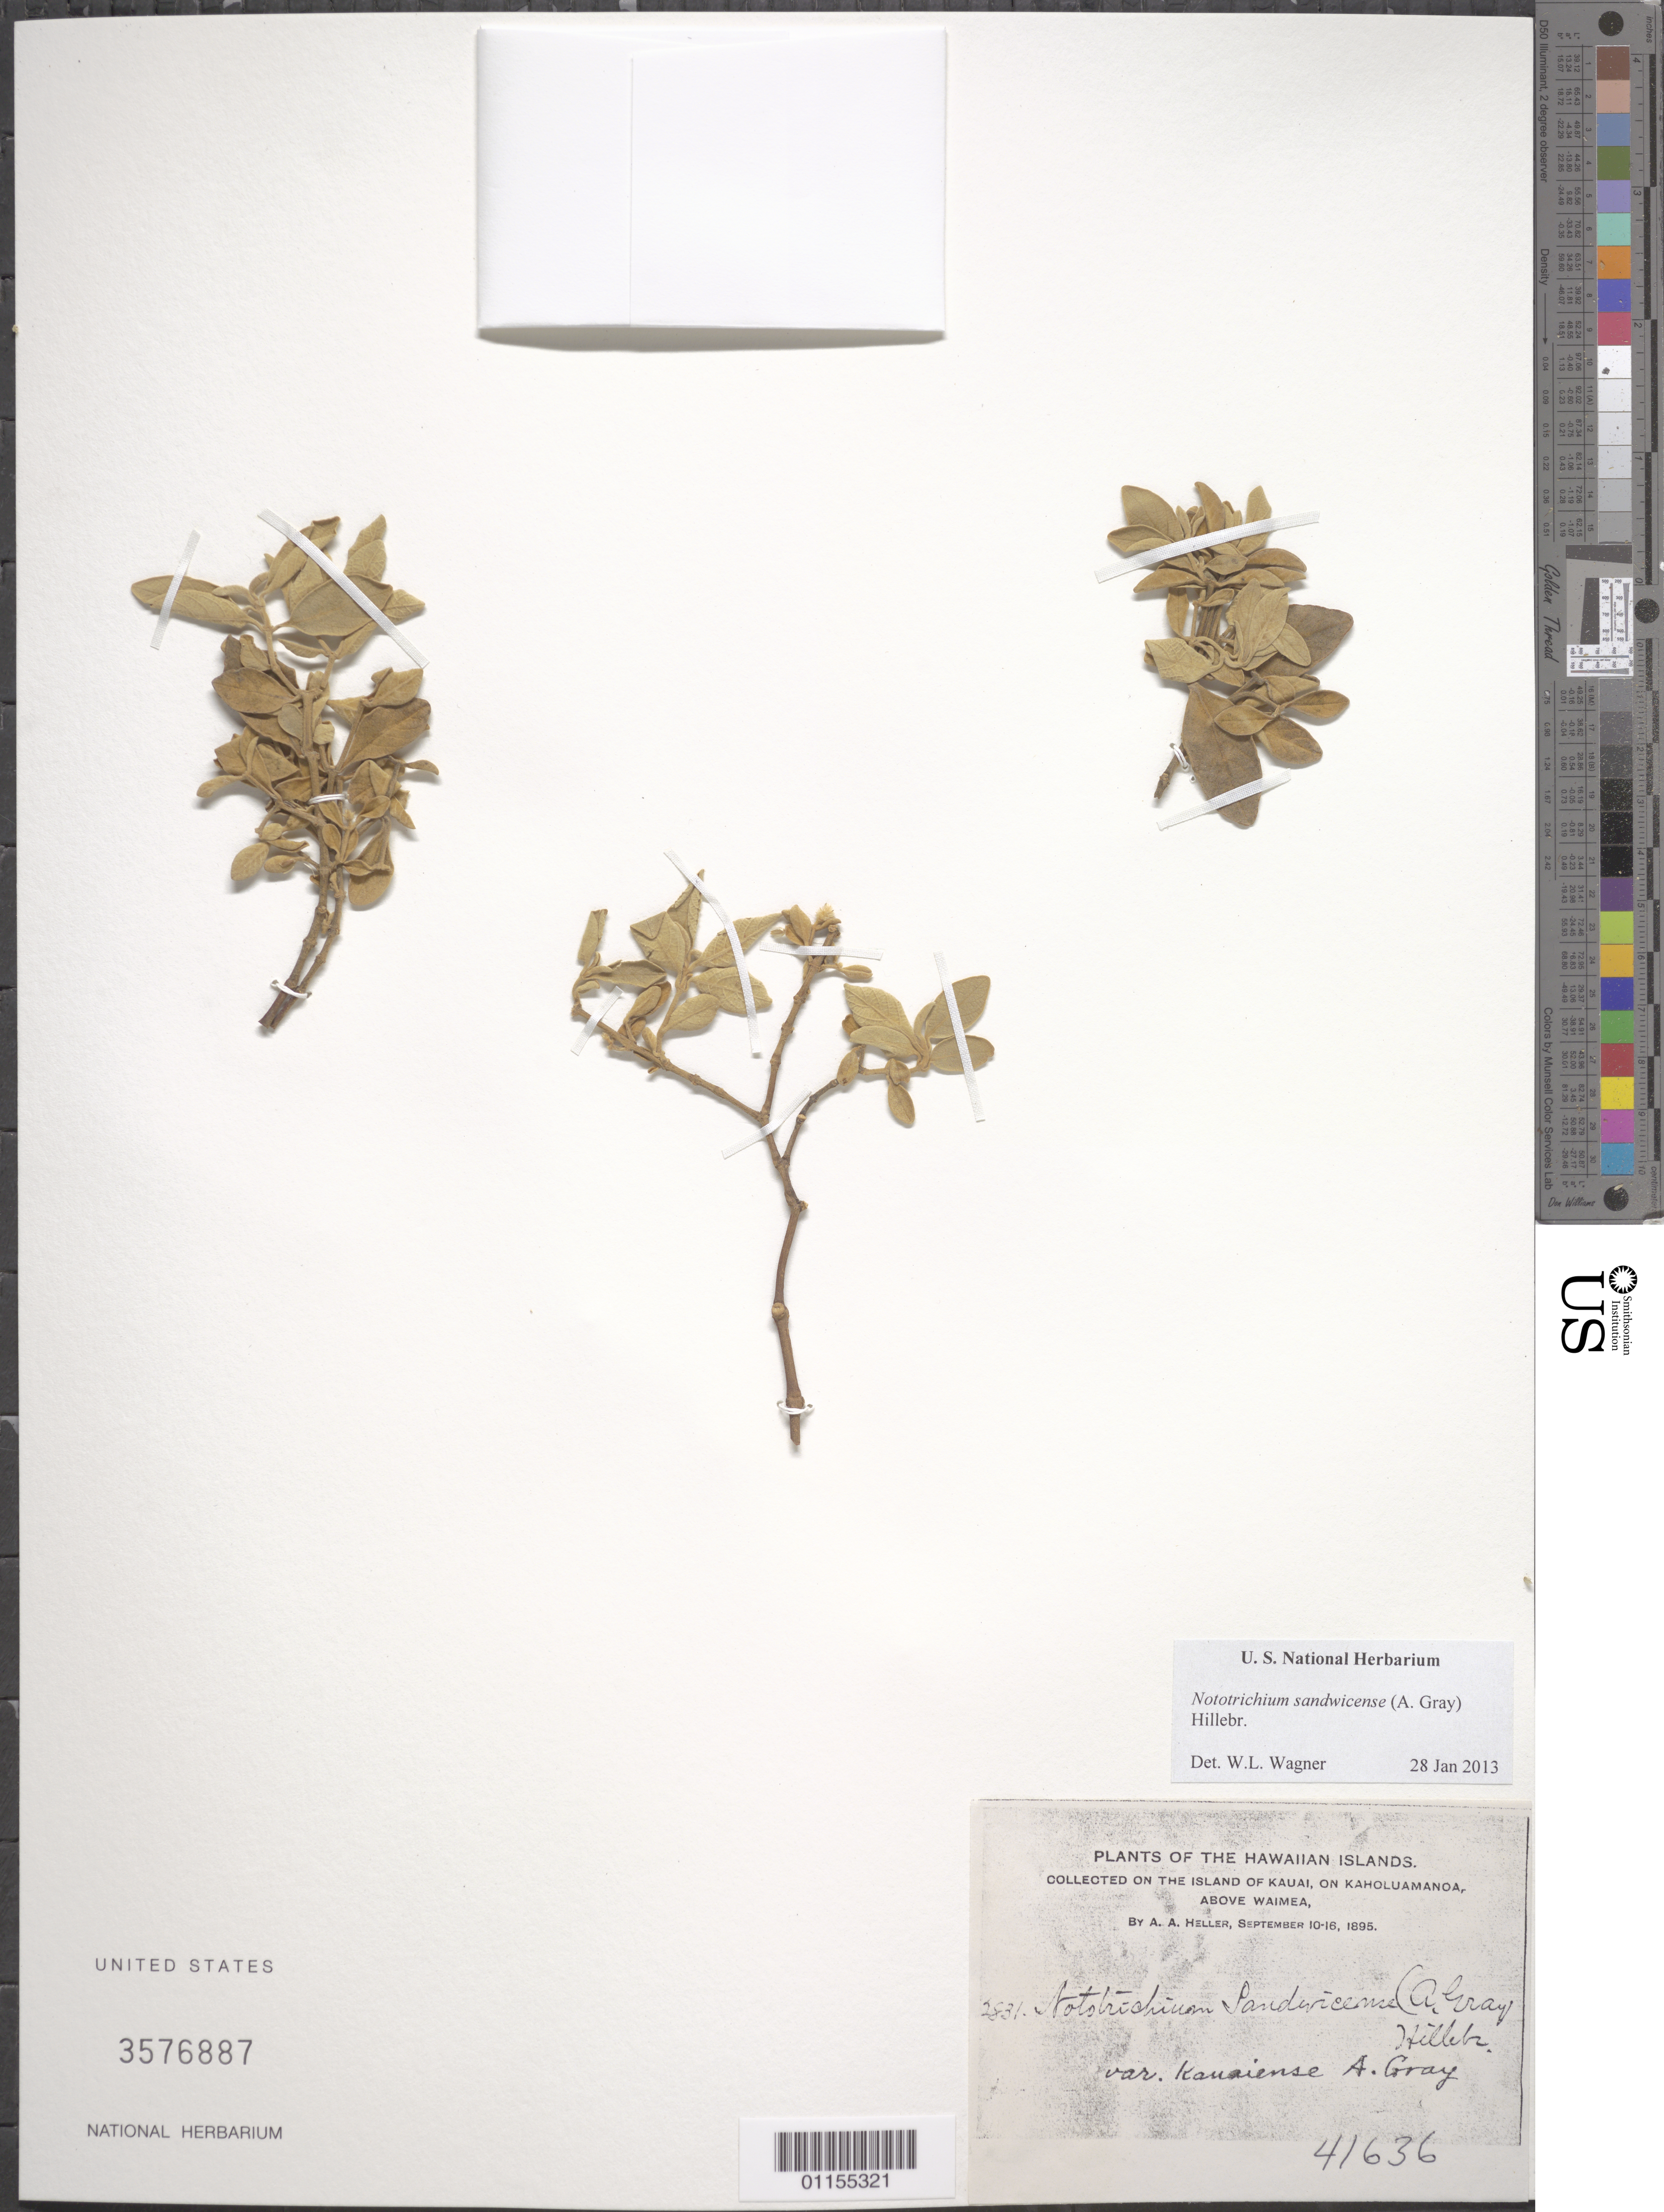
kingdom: Plantae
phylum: Tracheophyta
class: Magnoliopsida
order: Caryophyllales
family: Amaranthaceae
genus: Achyranthes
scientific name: Achyranthes sandwicensis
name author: (A. Gray) Di Vincenzo et al.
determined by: Wagner, W. L., (BOT), Smithsonian Institution - National Museum of Natural History (UNITED STATES)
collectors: A. A. Heller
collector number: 2831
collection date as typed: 10 Sep 1895 to 16 Sep 1895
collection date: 1895-09-10/1895-09-16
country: United States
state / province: Hawaii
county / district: Kauai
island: Kaua'i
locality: On Kaholuamanoa, above Waimea.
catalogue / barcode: US 3576887